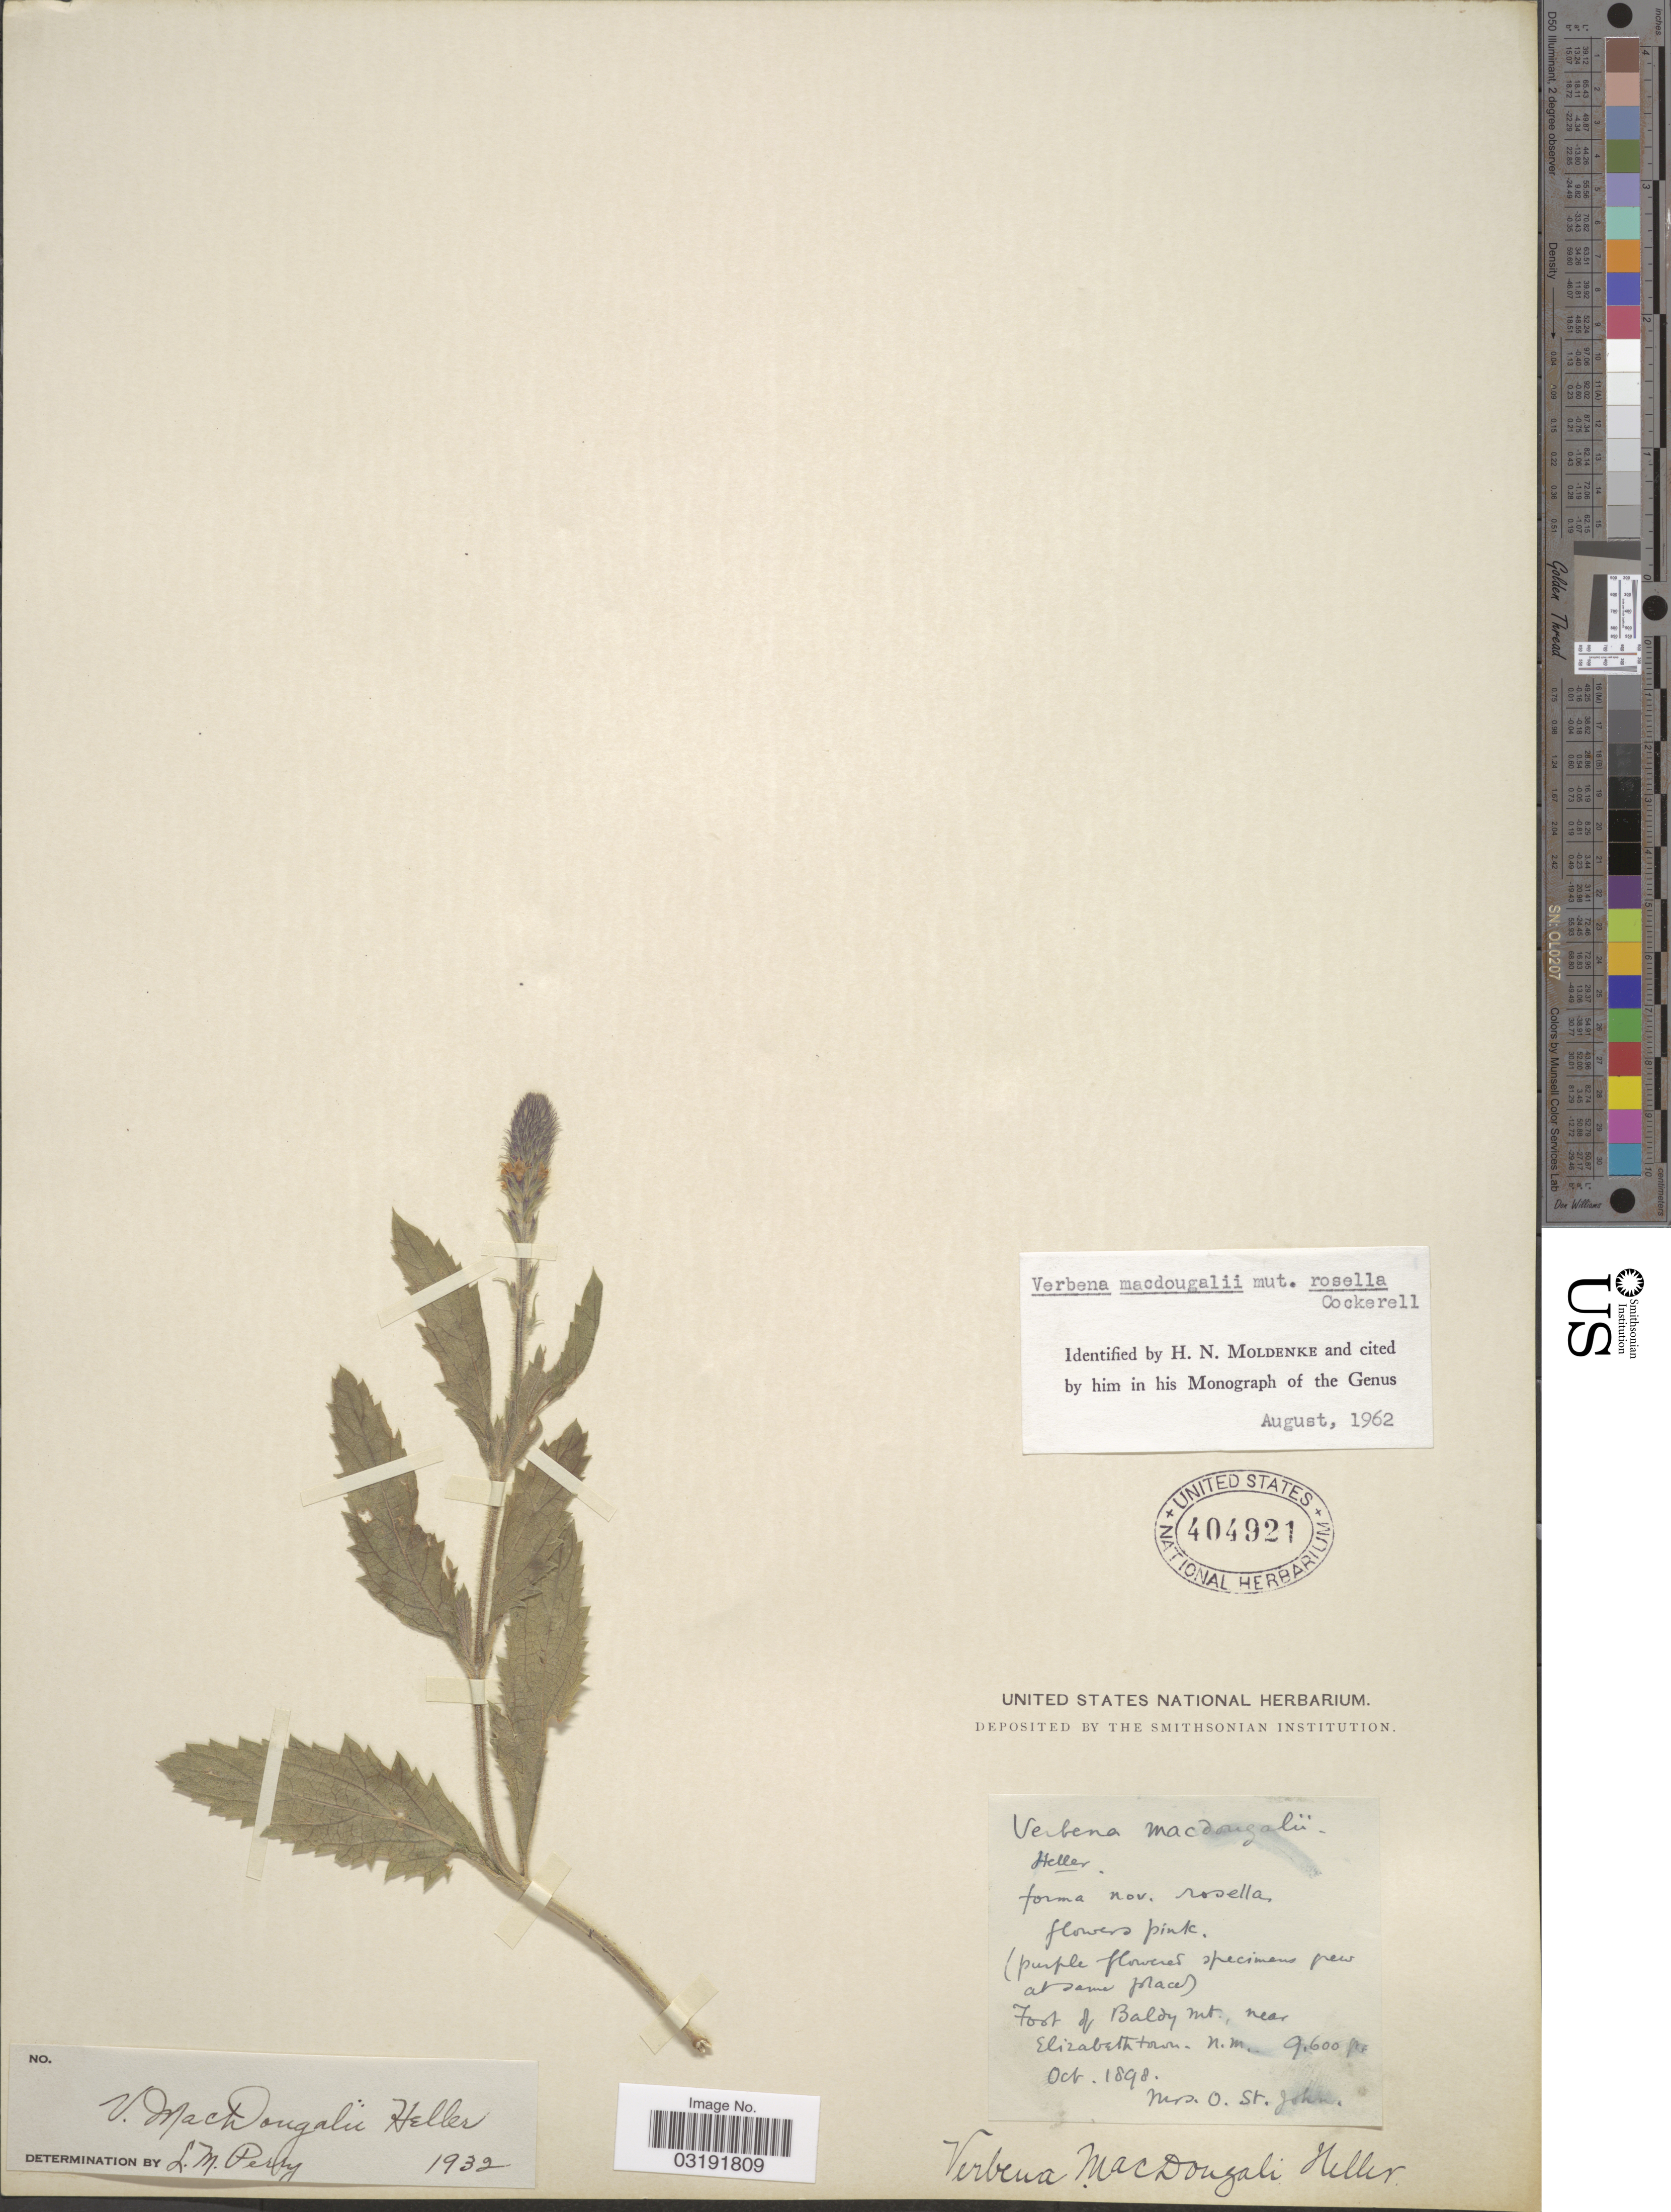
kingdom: Plantae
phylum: Tracheophyta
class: Magnoliopsida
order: Lamiales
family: Verbenaceae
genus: Verbena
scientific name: Verbena macdougalii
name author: A. Heller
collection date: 1898-10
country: United States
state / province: New Mexico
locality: Foot of Baldy Mt., near Elizabethtown.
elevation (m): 2926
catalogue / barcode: US 704921